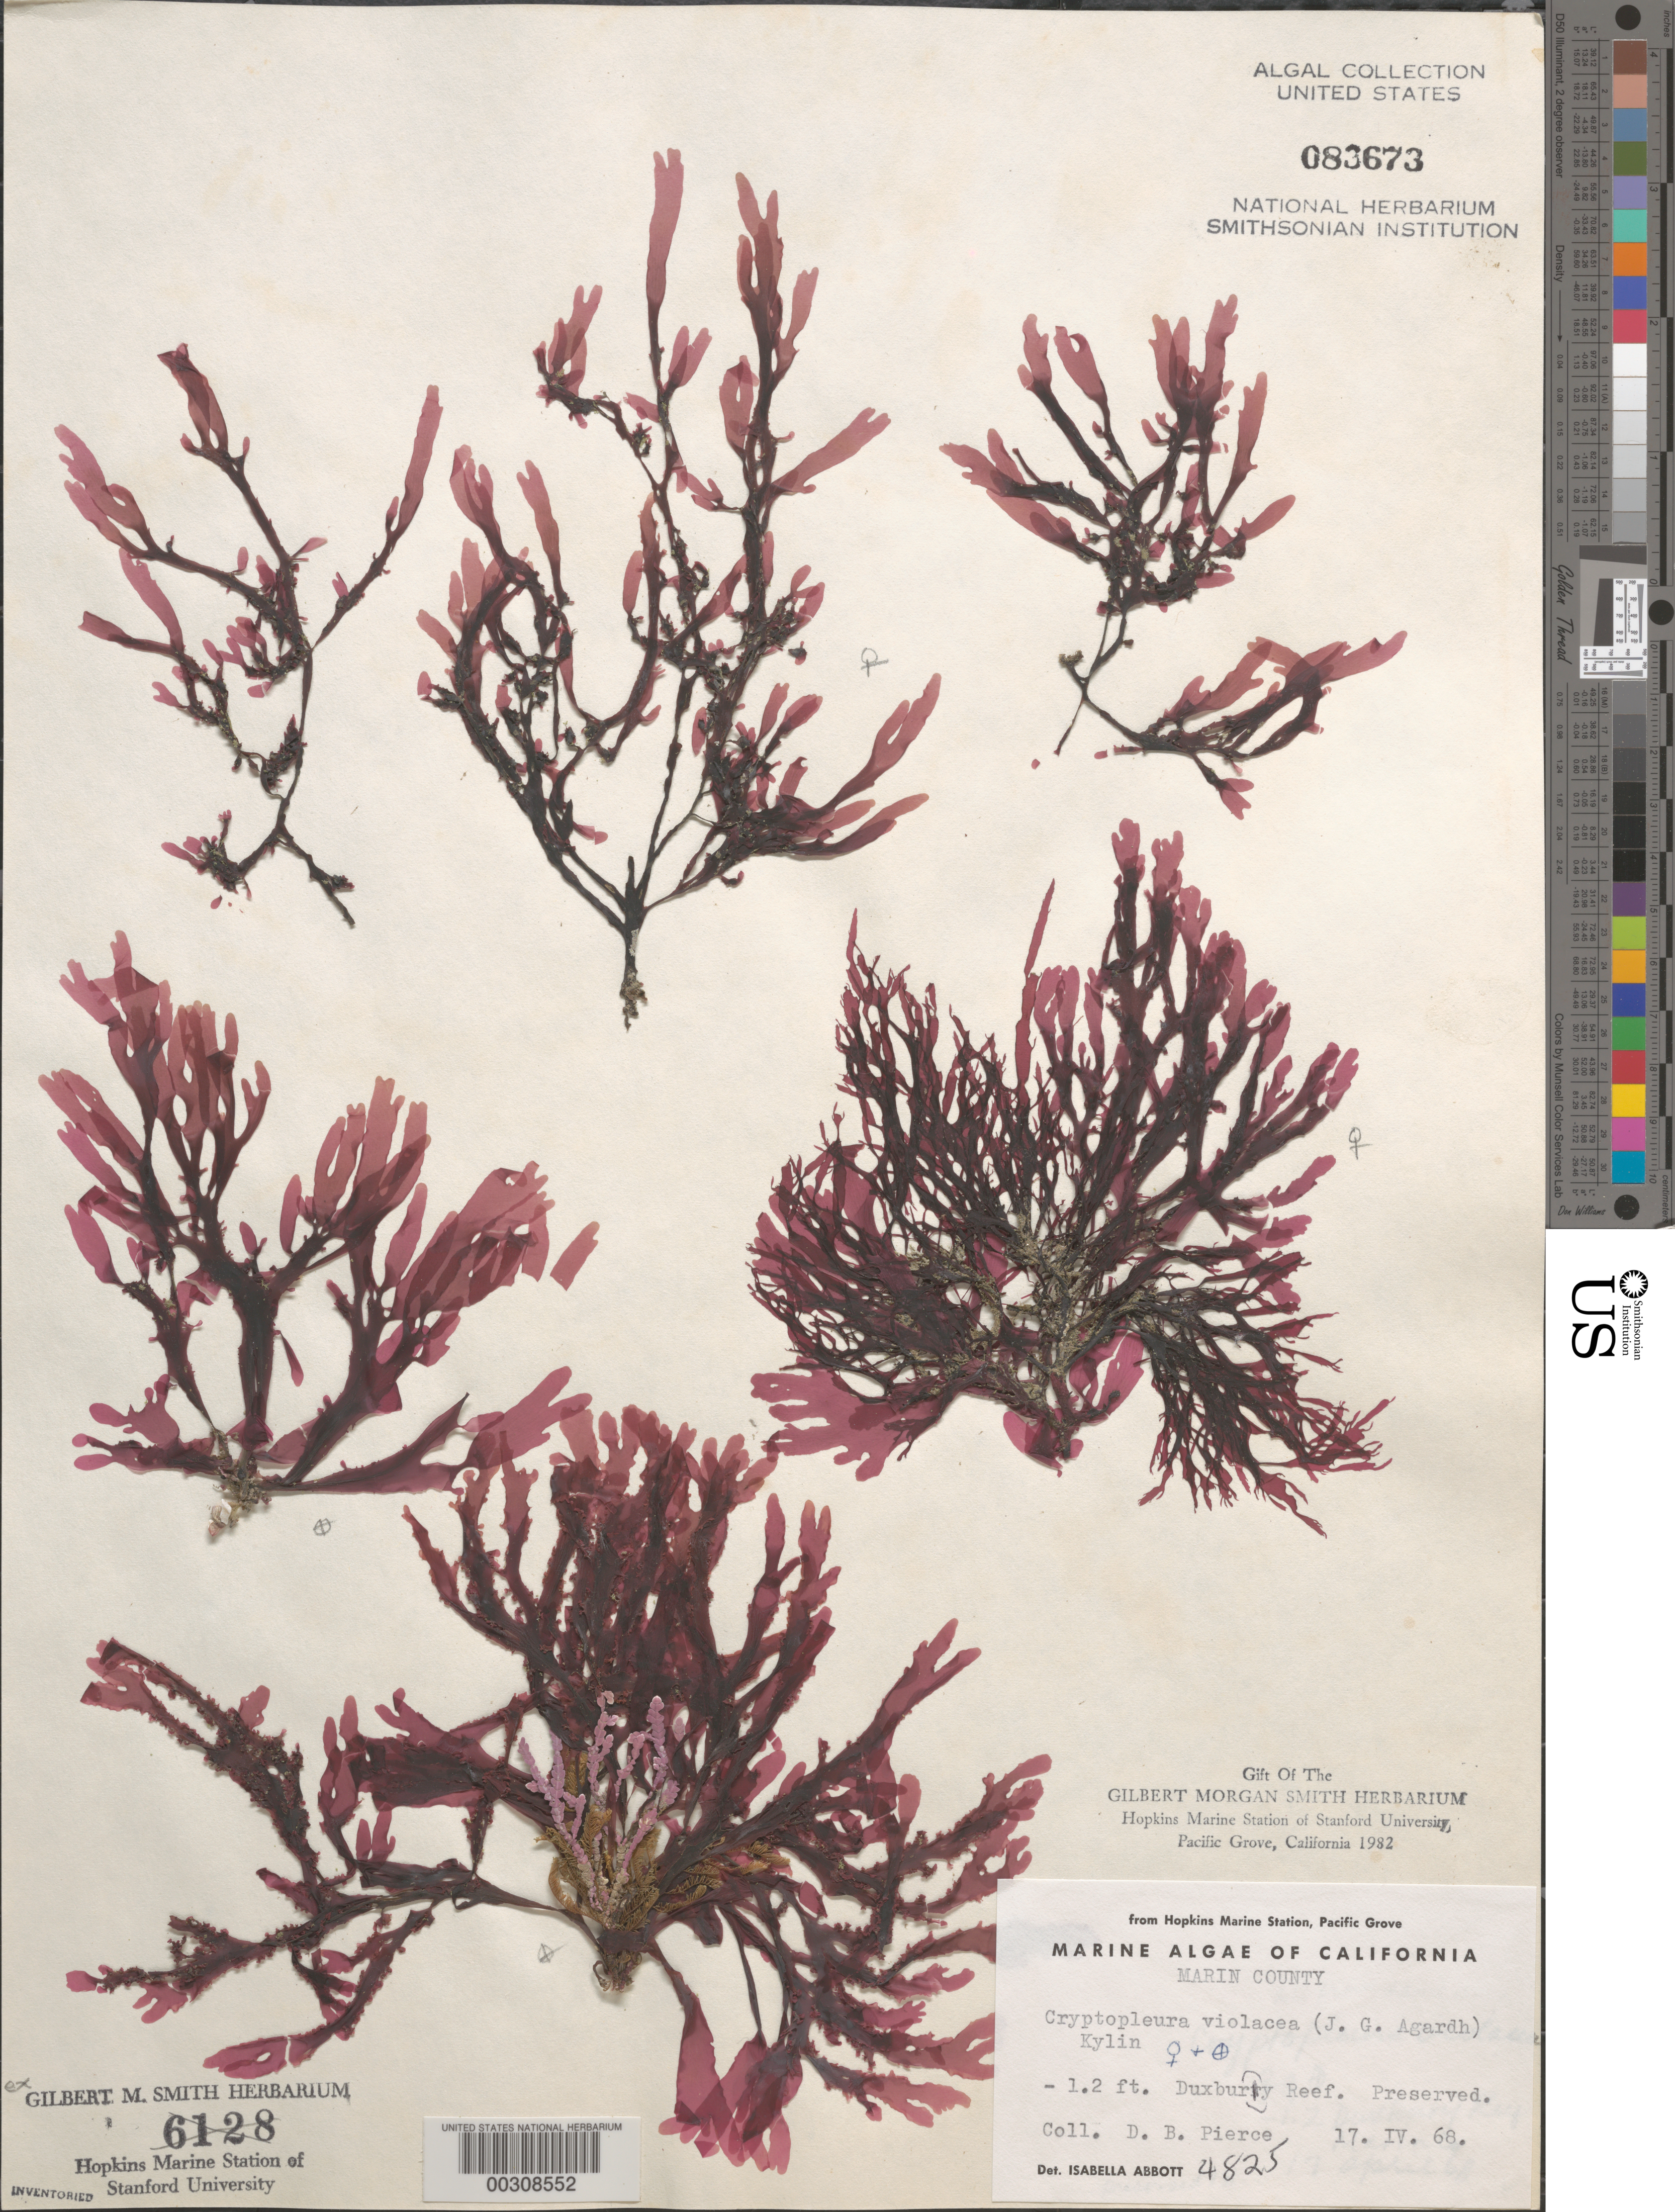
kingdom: Plantae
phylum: Rhodophyta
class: Florideophyceae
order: Ceramiales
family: Delesseriaceae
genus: Cryptopleura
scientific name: Cryptopleura violacea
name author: (J. Ag.) Kylin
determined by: Abbott, Isabella A.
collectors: D. Pierce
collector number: IAA 4825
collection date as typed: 17 Apr 1968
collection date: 1968-04-17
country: United States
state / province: California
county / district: Marin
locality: Duxbury Reef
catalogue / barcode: US 83673